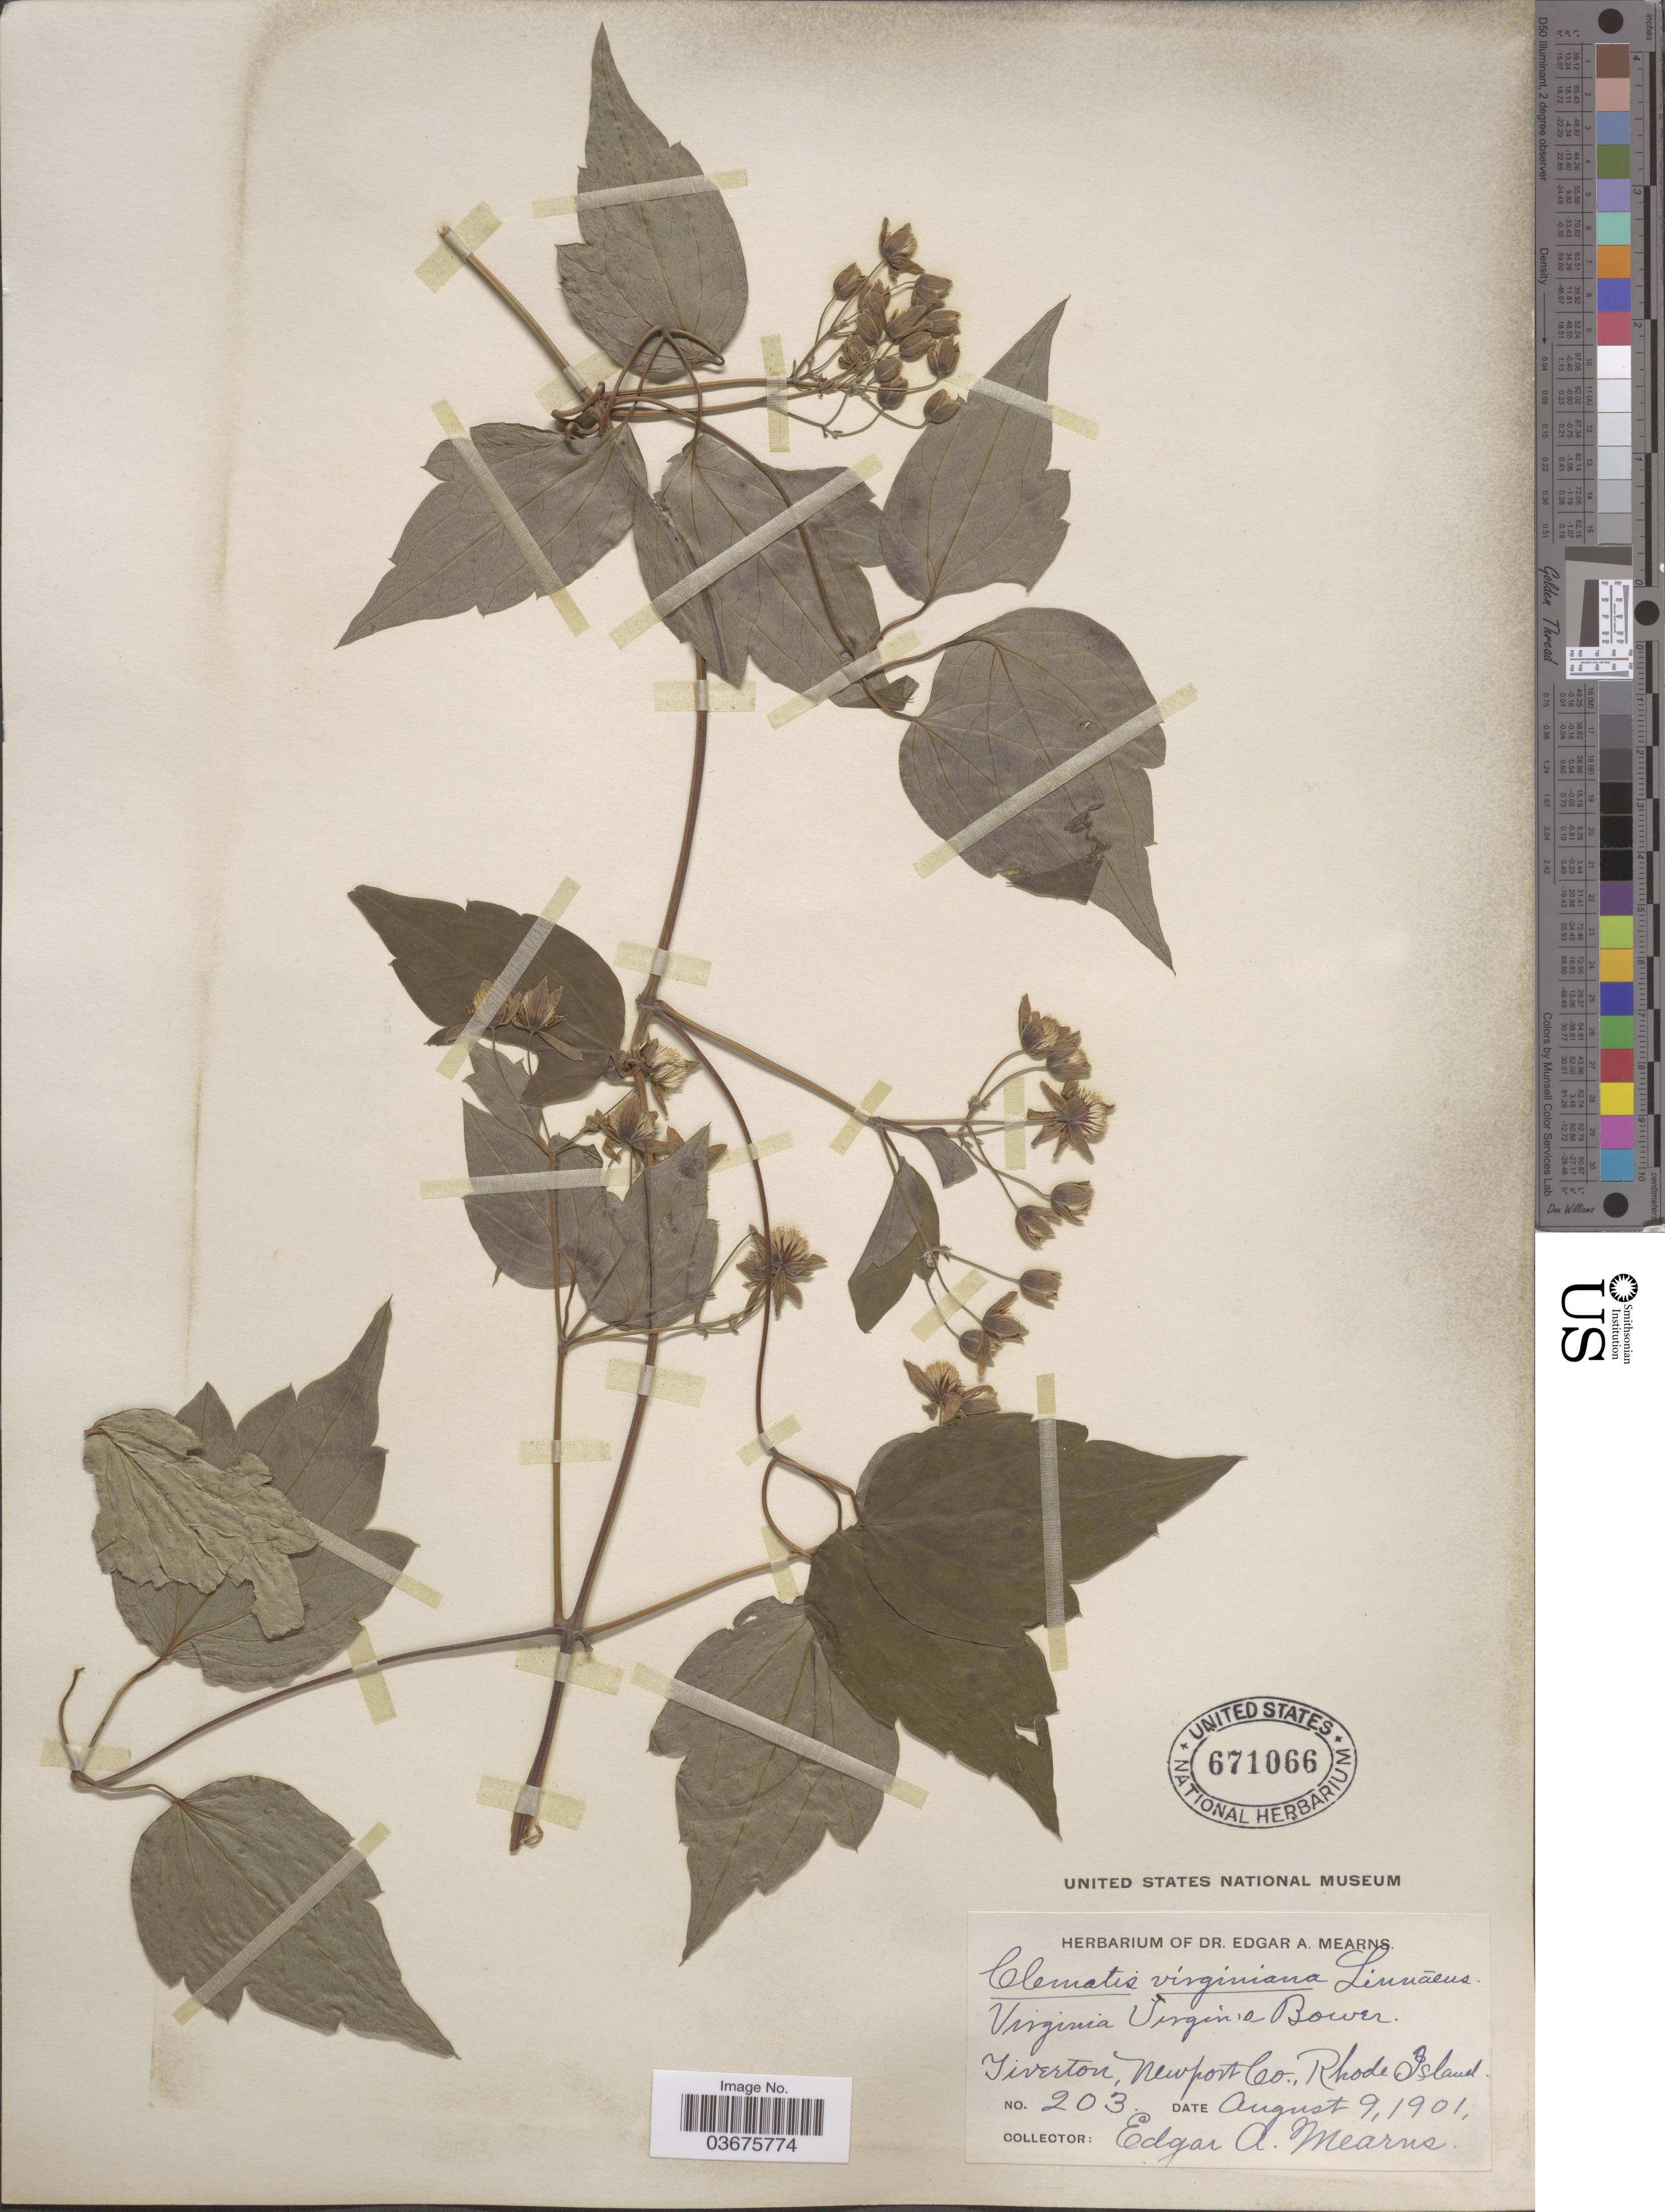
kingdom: Plantae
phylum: Tracheophyta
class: Magnoliopsida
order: Ranunculales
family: Ranunculaceae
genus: Clematis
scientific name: Clematis virginiana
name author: L.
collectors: E. A. Mearns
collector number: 203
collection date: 1901-08-09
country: United States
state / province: Rhode Island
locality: Tiverton, Newport Co.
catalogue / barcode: US 671066